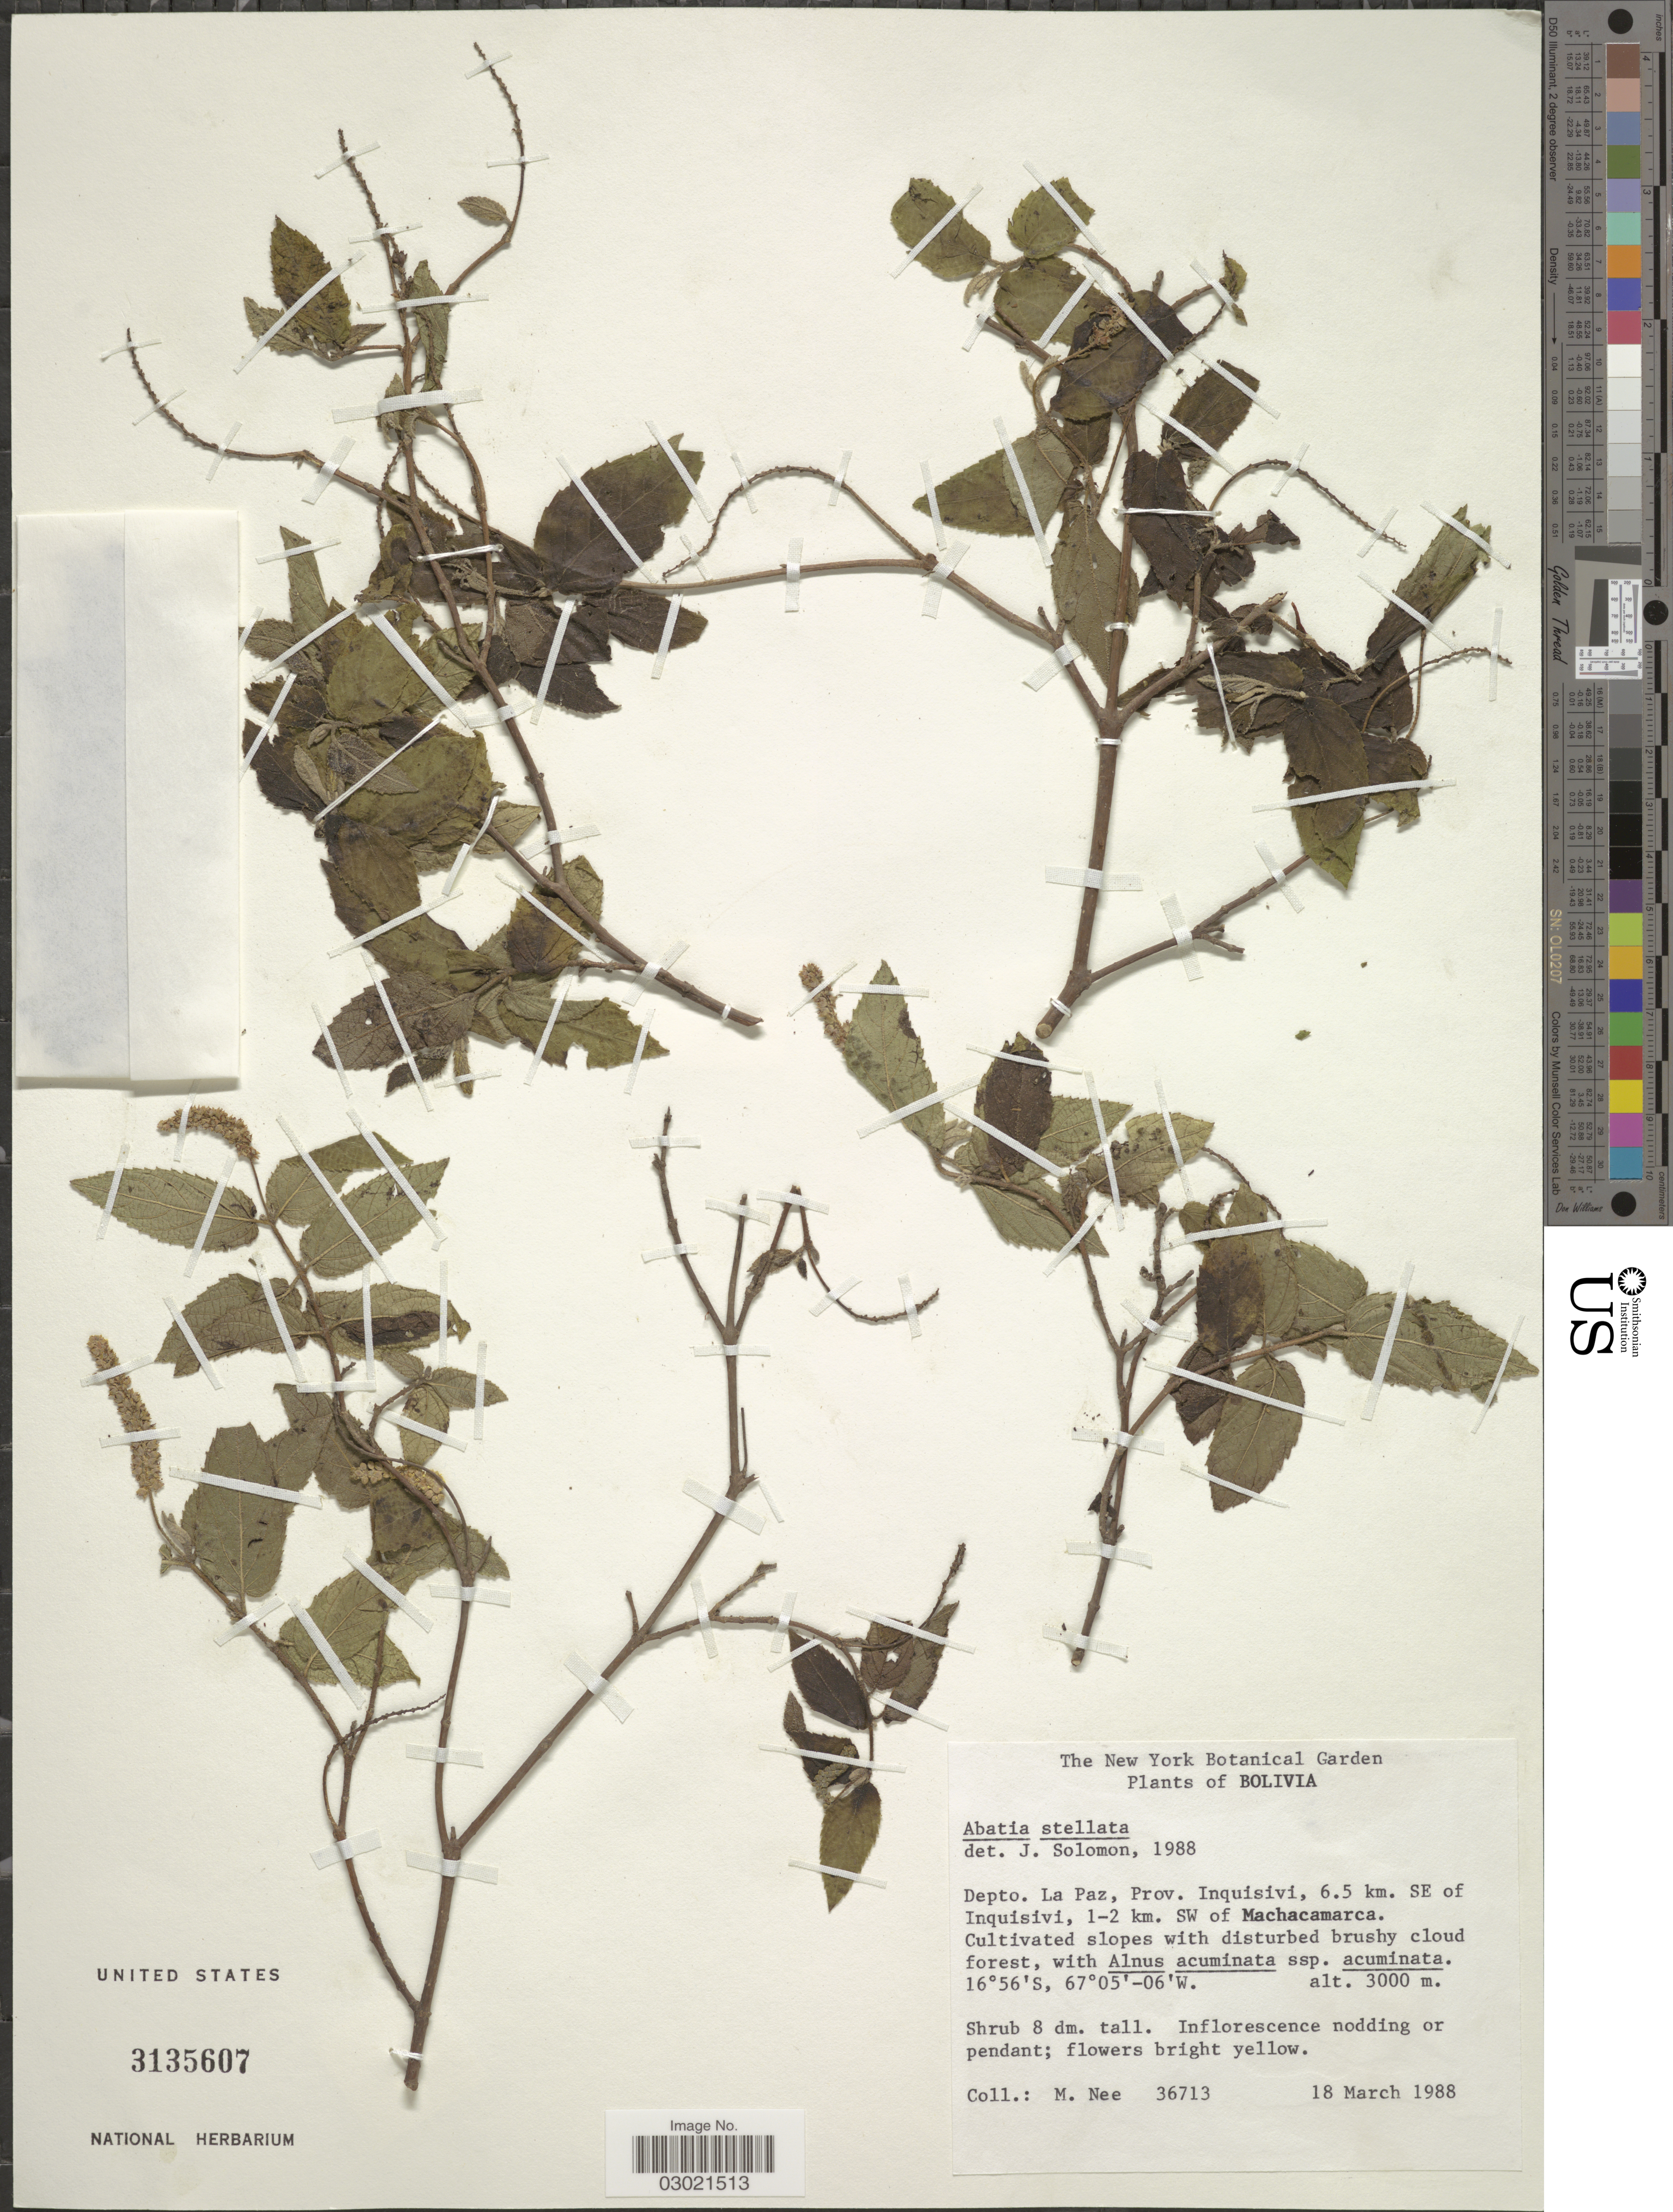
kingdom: Plantae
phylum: Tracheophyta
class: Magnoliopsida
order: Malpighiales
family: Salicaceae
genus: Abatia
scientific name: Abatia stellata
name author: Lillo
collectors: M. Nee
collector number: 36713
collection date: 1988-03-18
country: Bolivia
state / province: La Paz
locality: Depto. La Paz. Prov. Inquisivi, 6.5 km. SE of Inquisivi, 1-2 km. SW of Machacamarca.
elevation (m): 3000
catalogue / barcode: US 3135607